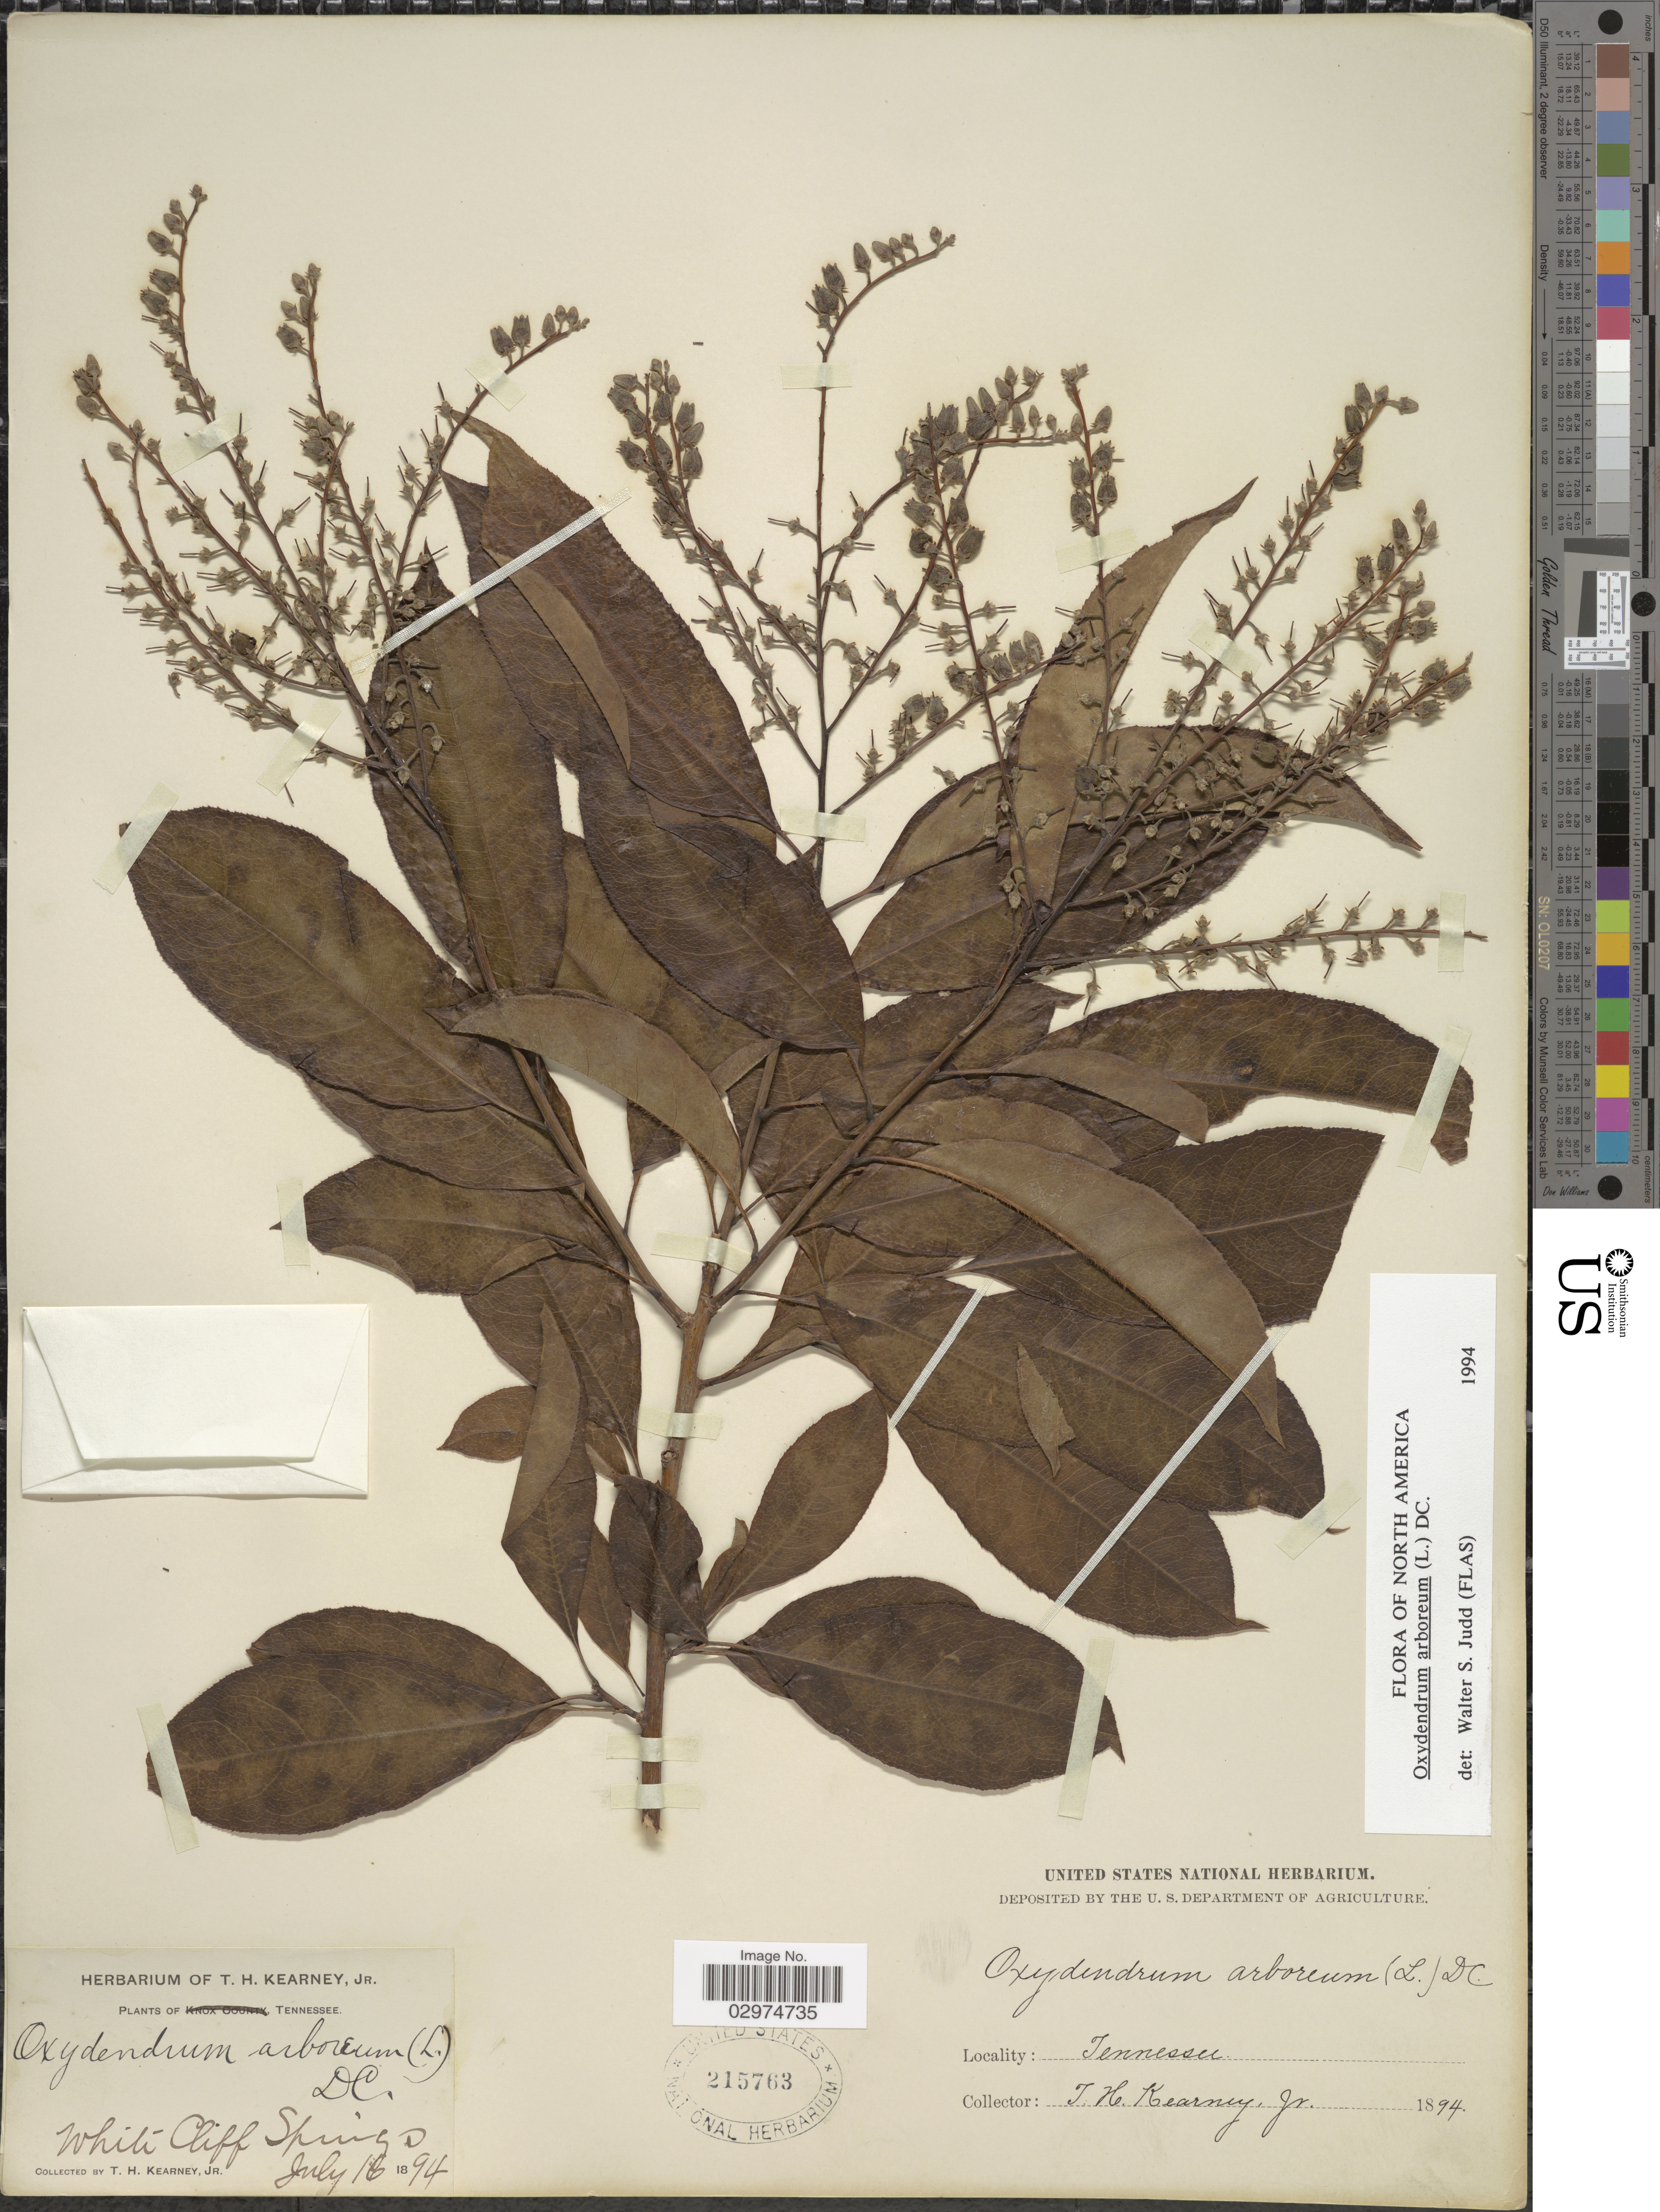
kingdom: Plantae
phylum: Tracheophyta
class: Magnoliopsida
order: Ericales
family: Ericaceae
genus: Oxydendrum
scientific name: Oxydendrum arboreum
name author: (L.) DC.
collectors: T. H. Kearney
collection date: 1894-07-16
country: United States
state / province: Tennessee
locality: White Cliff Springs.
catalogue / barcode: US 215763